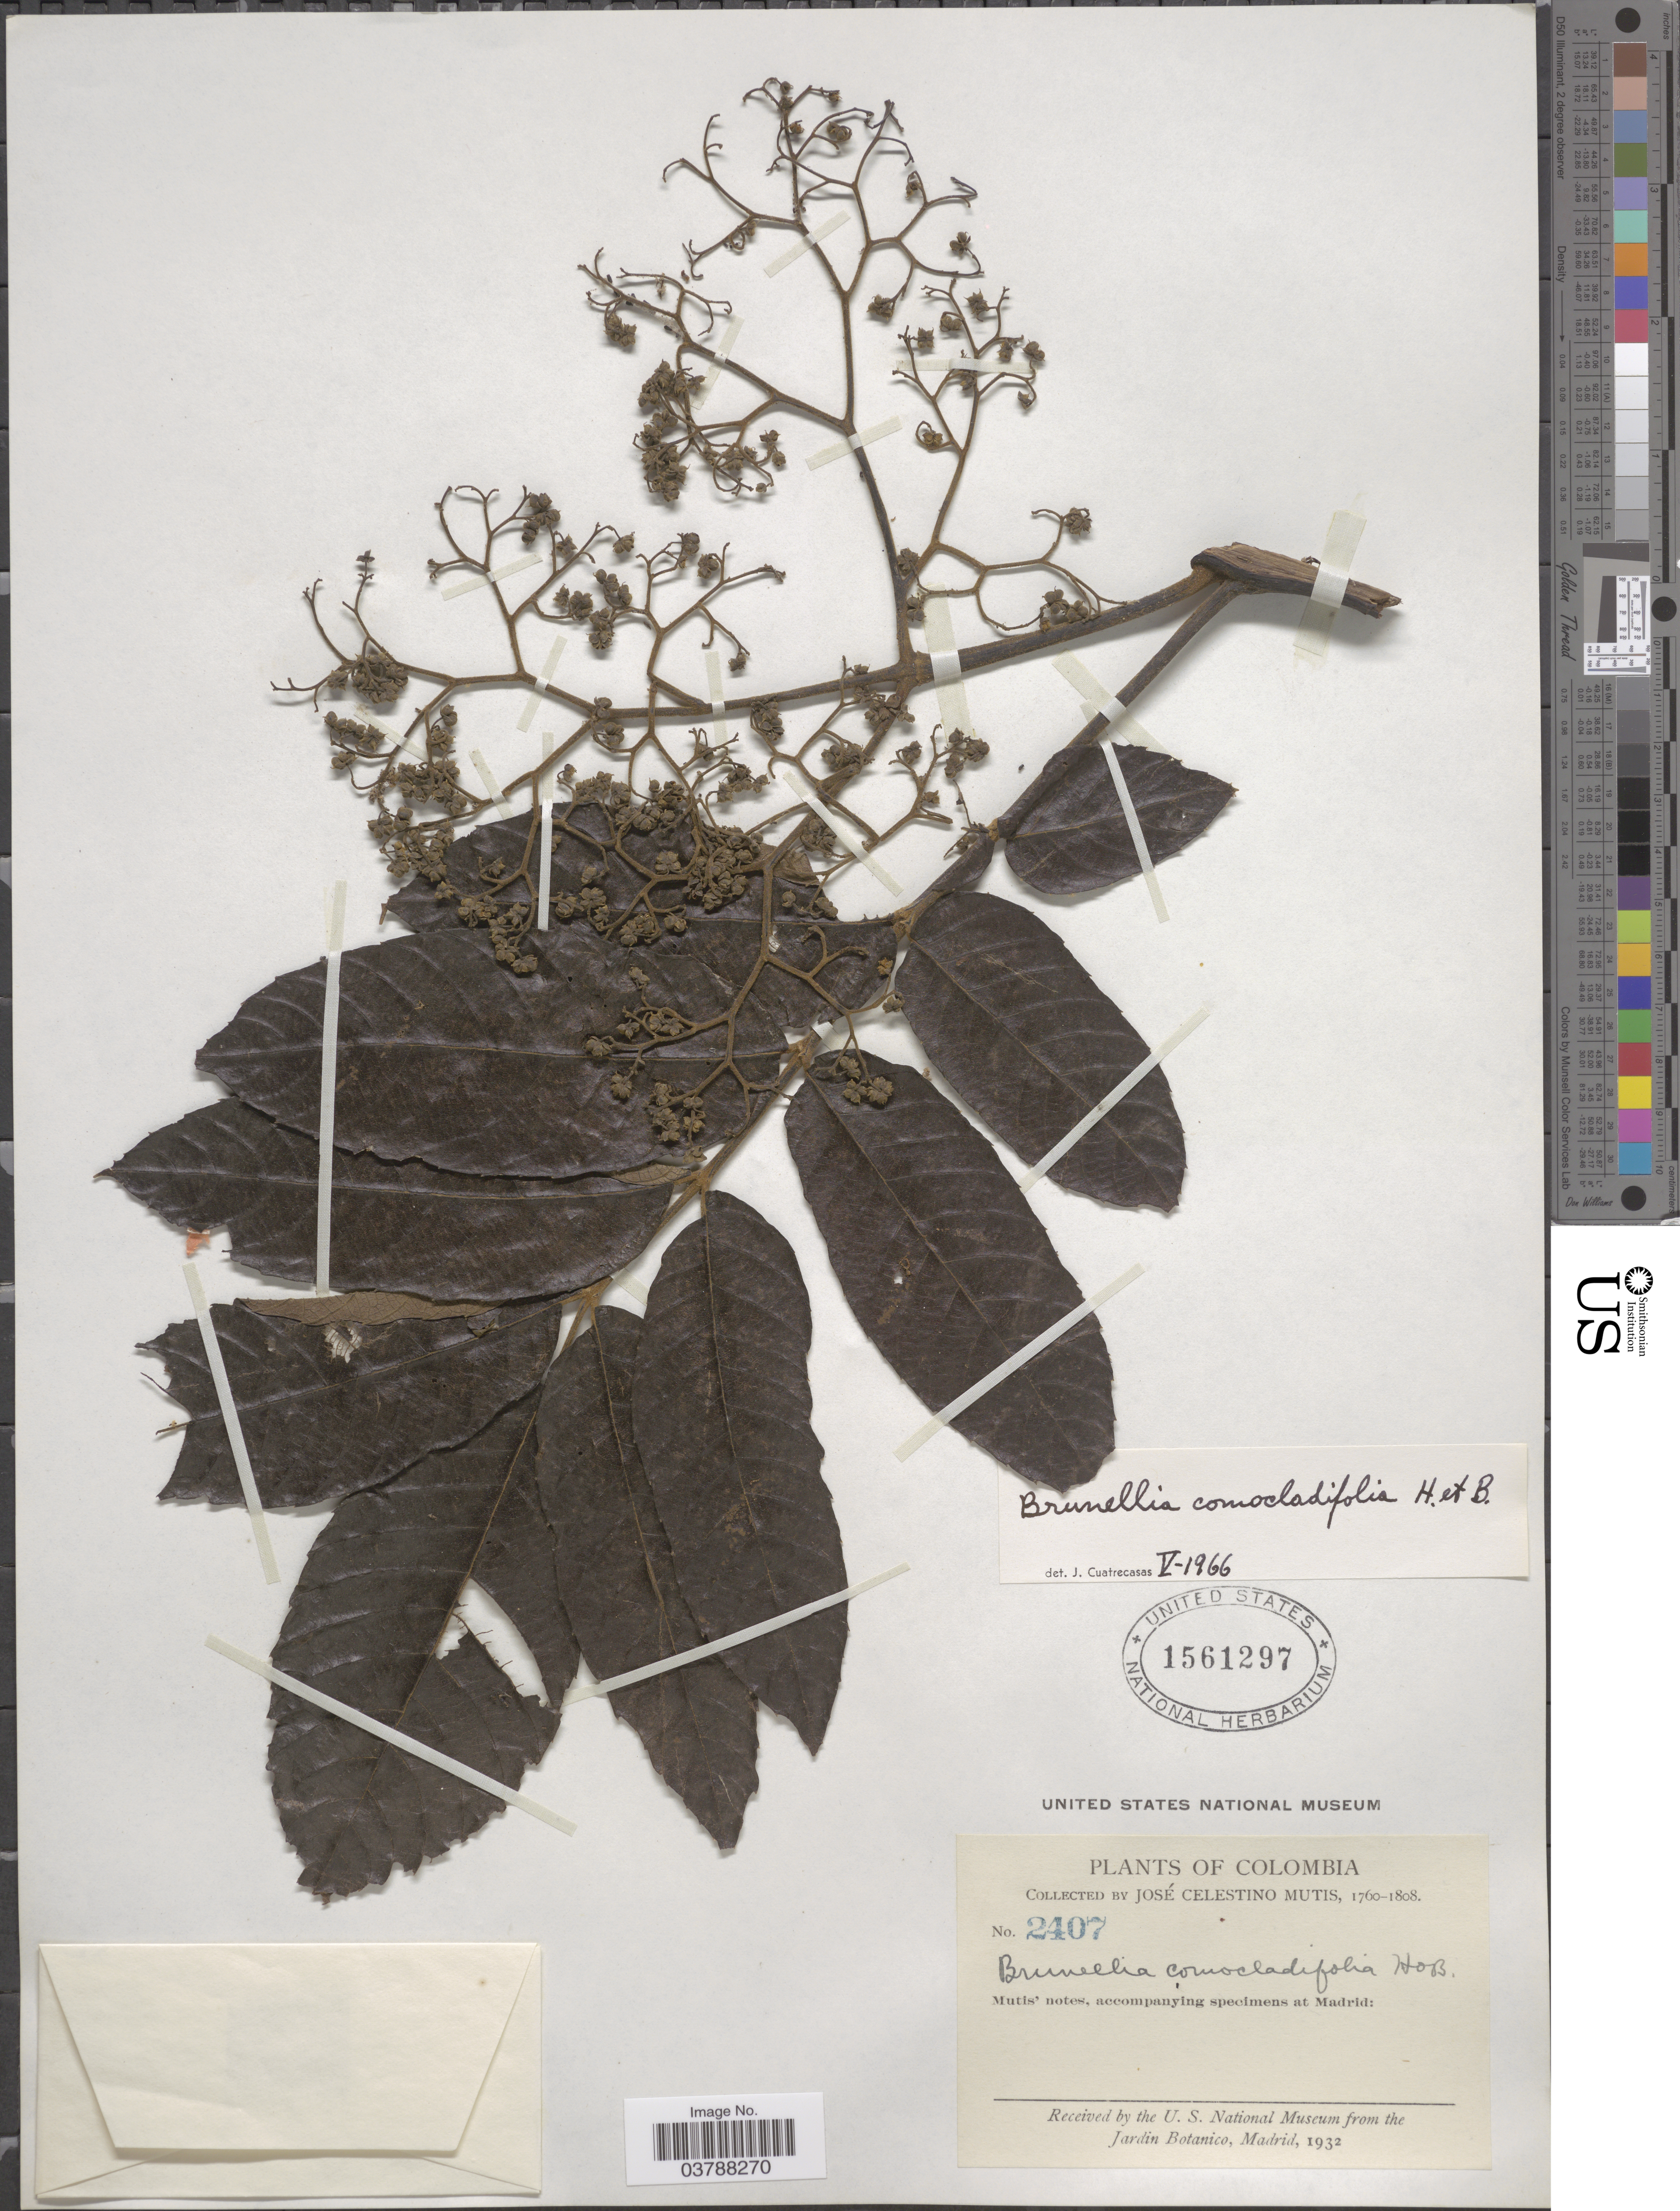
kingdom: Plantae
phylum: Tracheophyta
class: Magnoliopsida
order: Oxalidales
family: Brunelliaceae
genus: Brunellia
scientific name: Brunellia comocladifolia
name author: Bonpl.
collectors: J. C. B. Mutis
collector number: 2407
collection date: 1760/1808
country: Colombia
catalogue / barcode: US 1561297